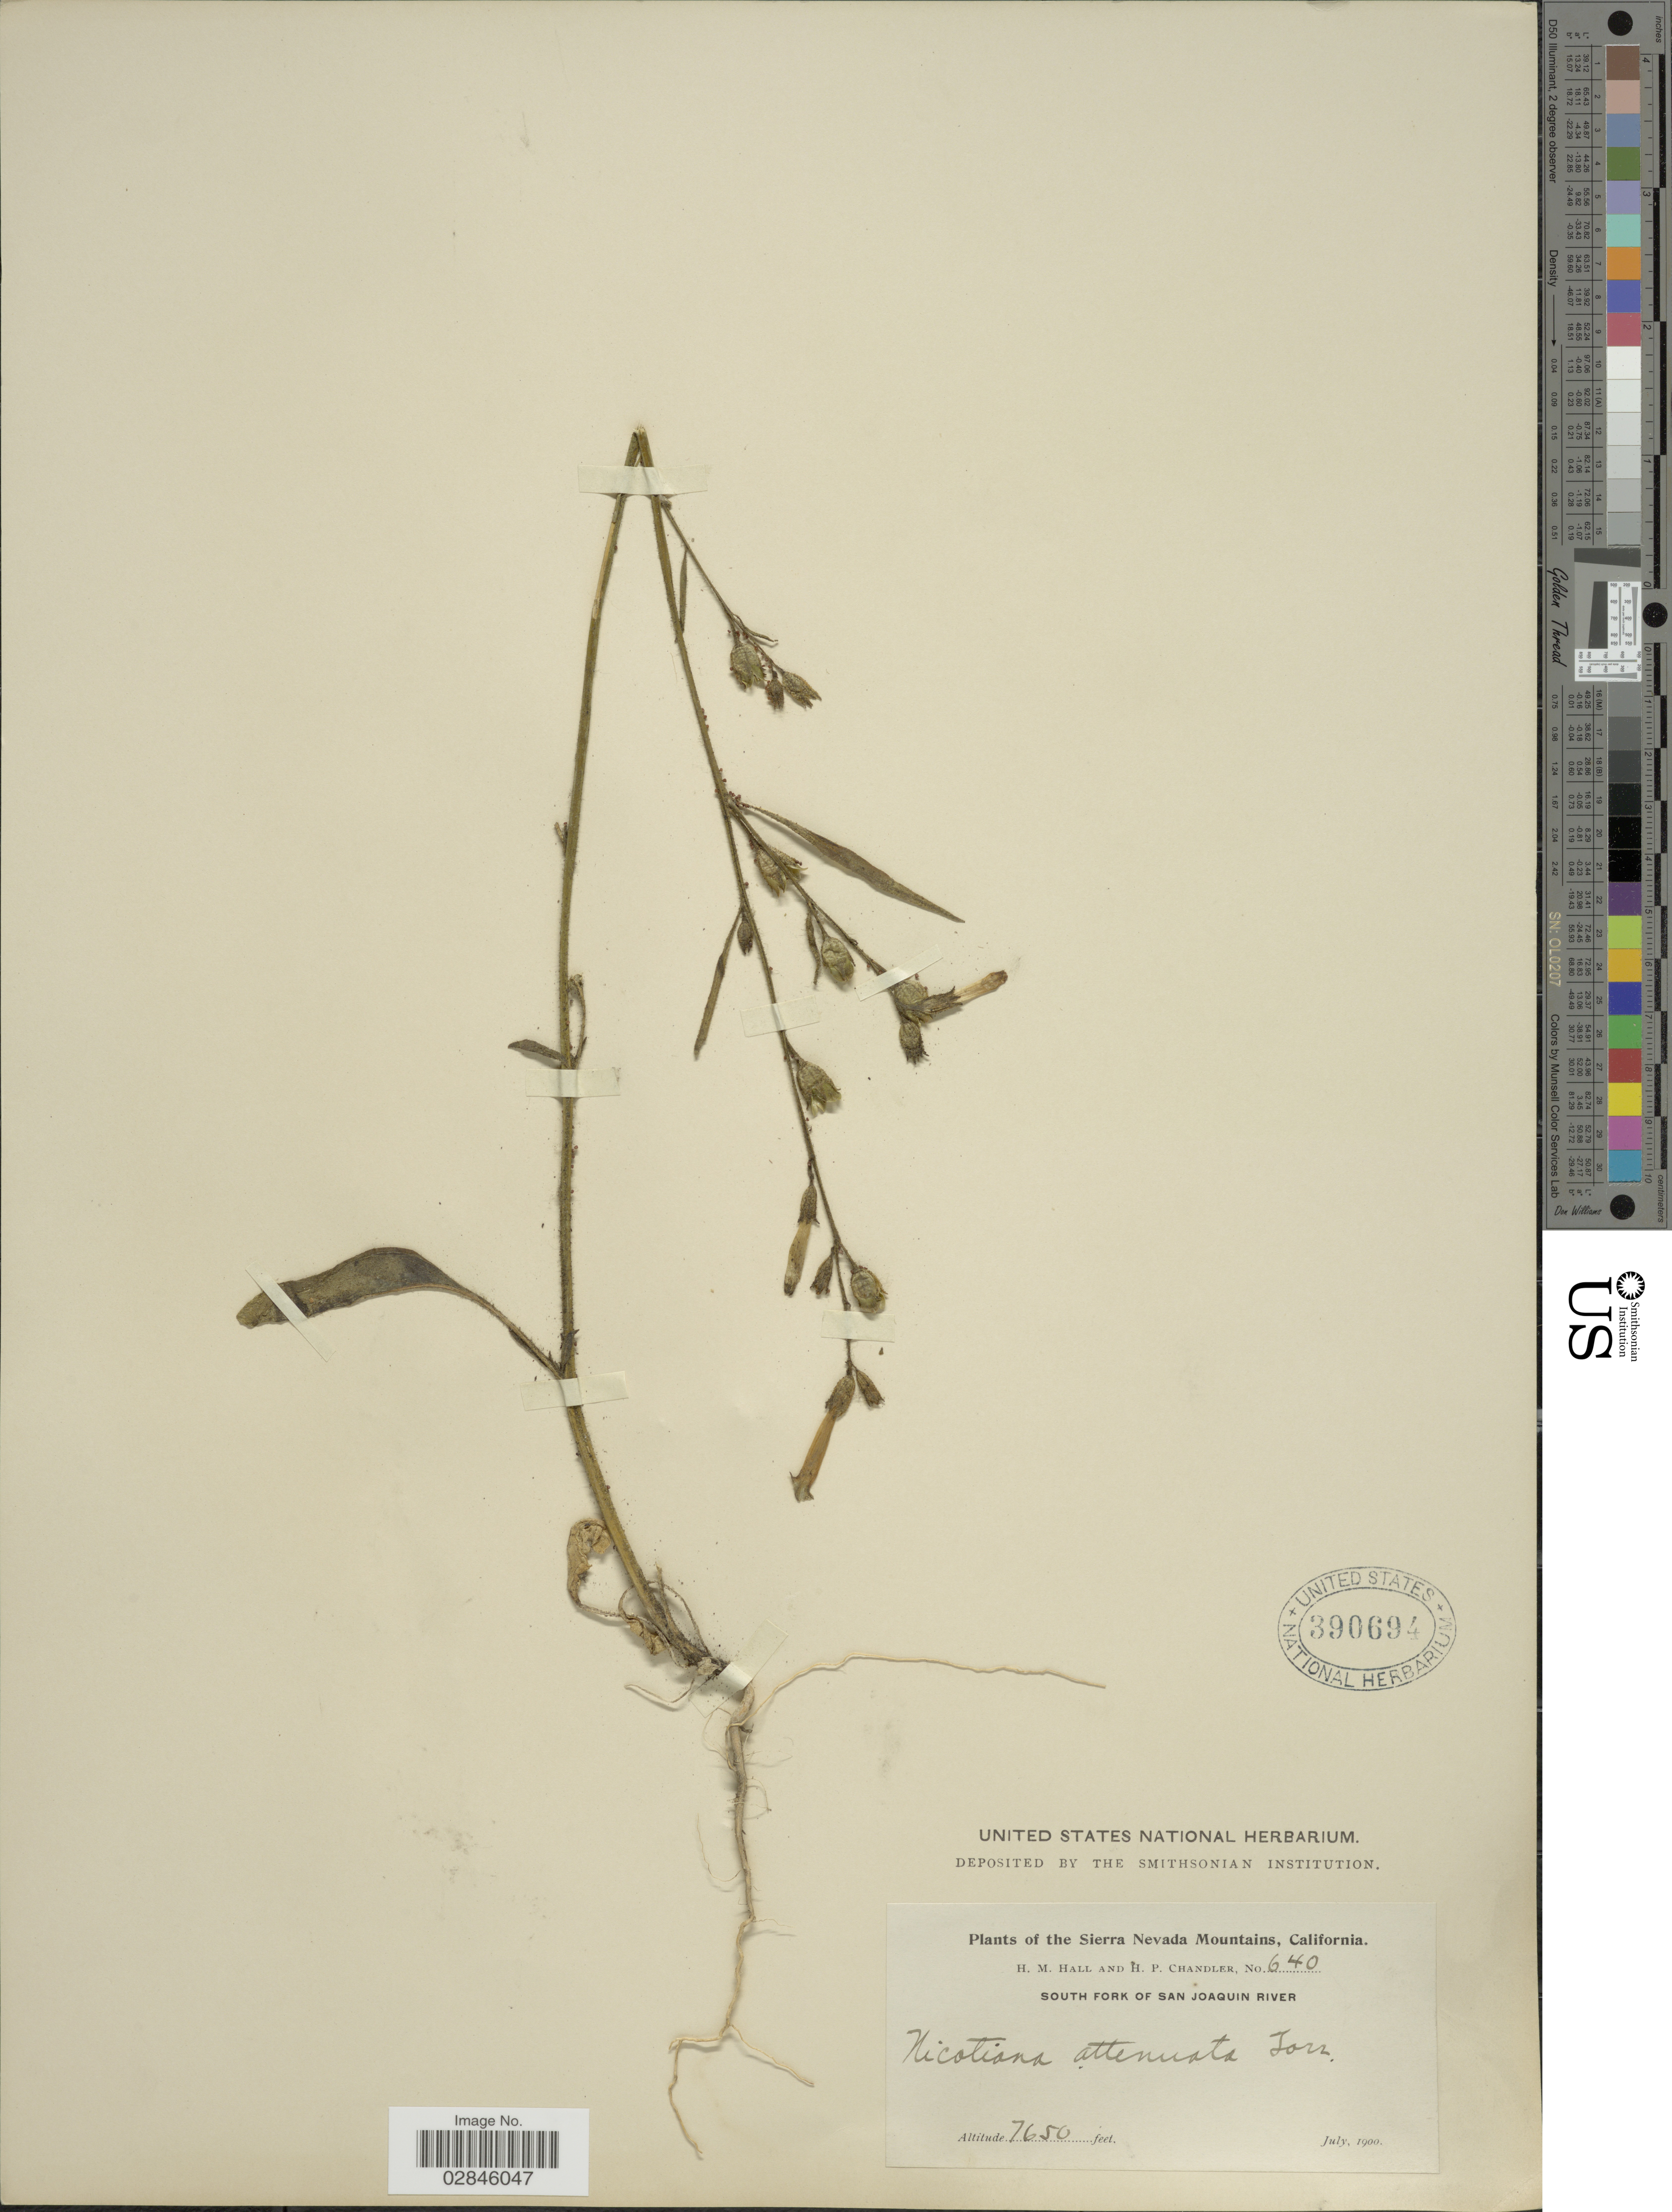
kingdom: Plantae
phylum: Tracheophyta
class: Magnoliopsida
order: Solanales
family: Solanaceae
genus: Nicotiana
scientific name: Nicotiana attenuata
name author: Torr. ex S. Watson in C. King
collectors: H. M. Hall & H. Chandler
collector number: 640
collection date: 1900-07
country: United States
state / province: California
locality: Sierra Nevada Mountains. South Fork of San Joaquin River.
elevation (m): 2332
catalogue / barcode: US 390694